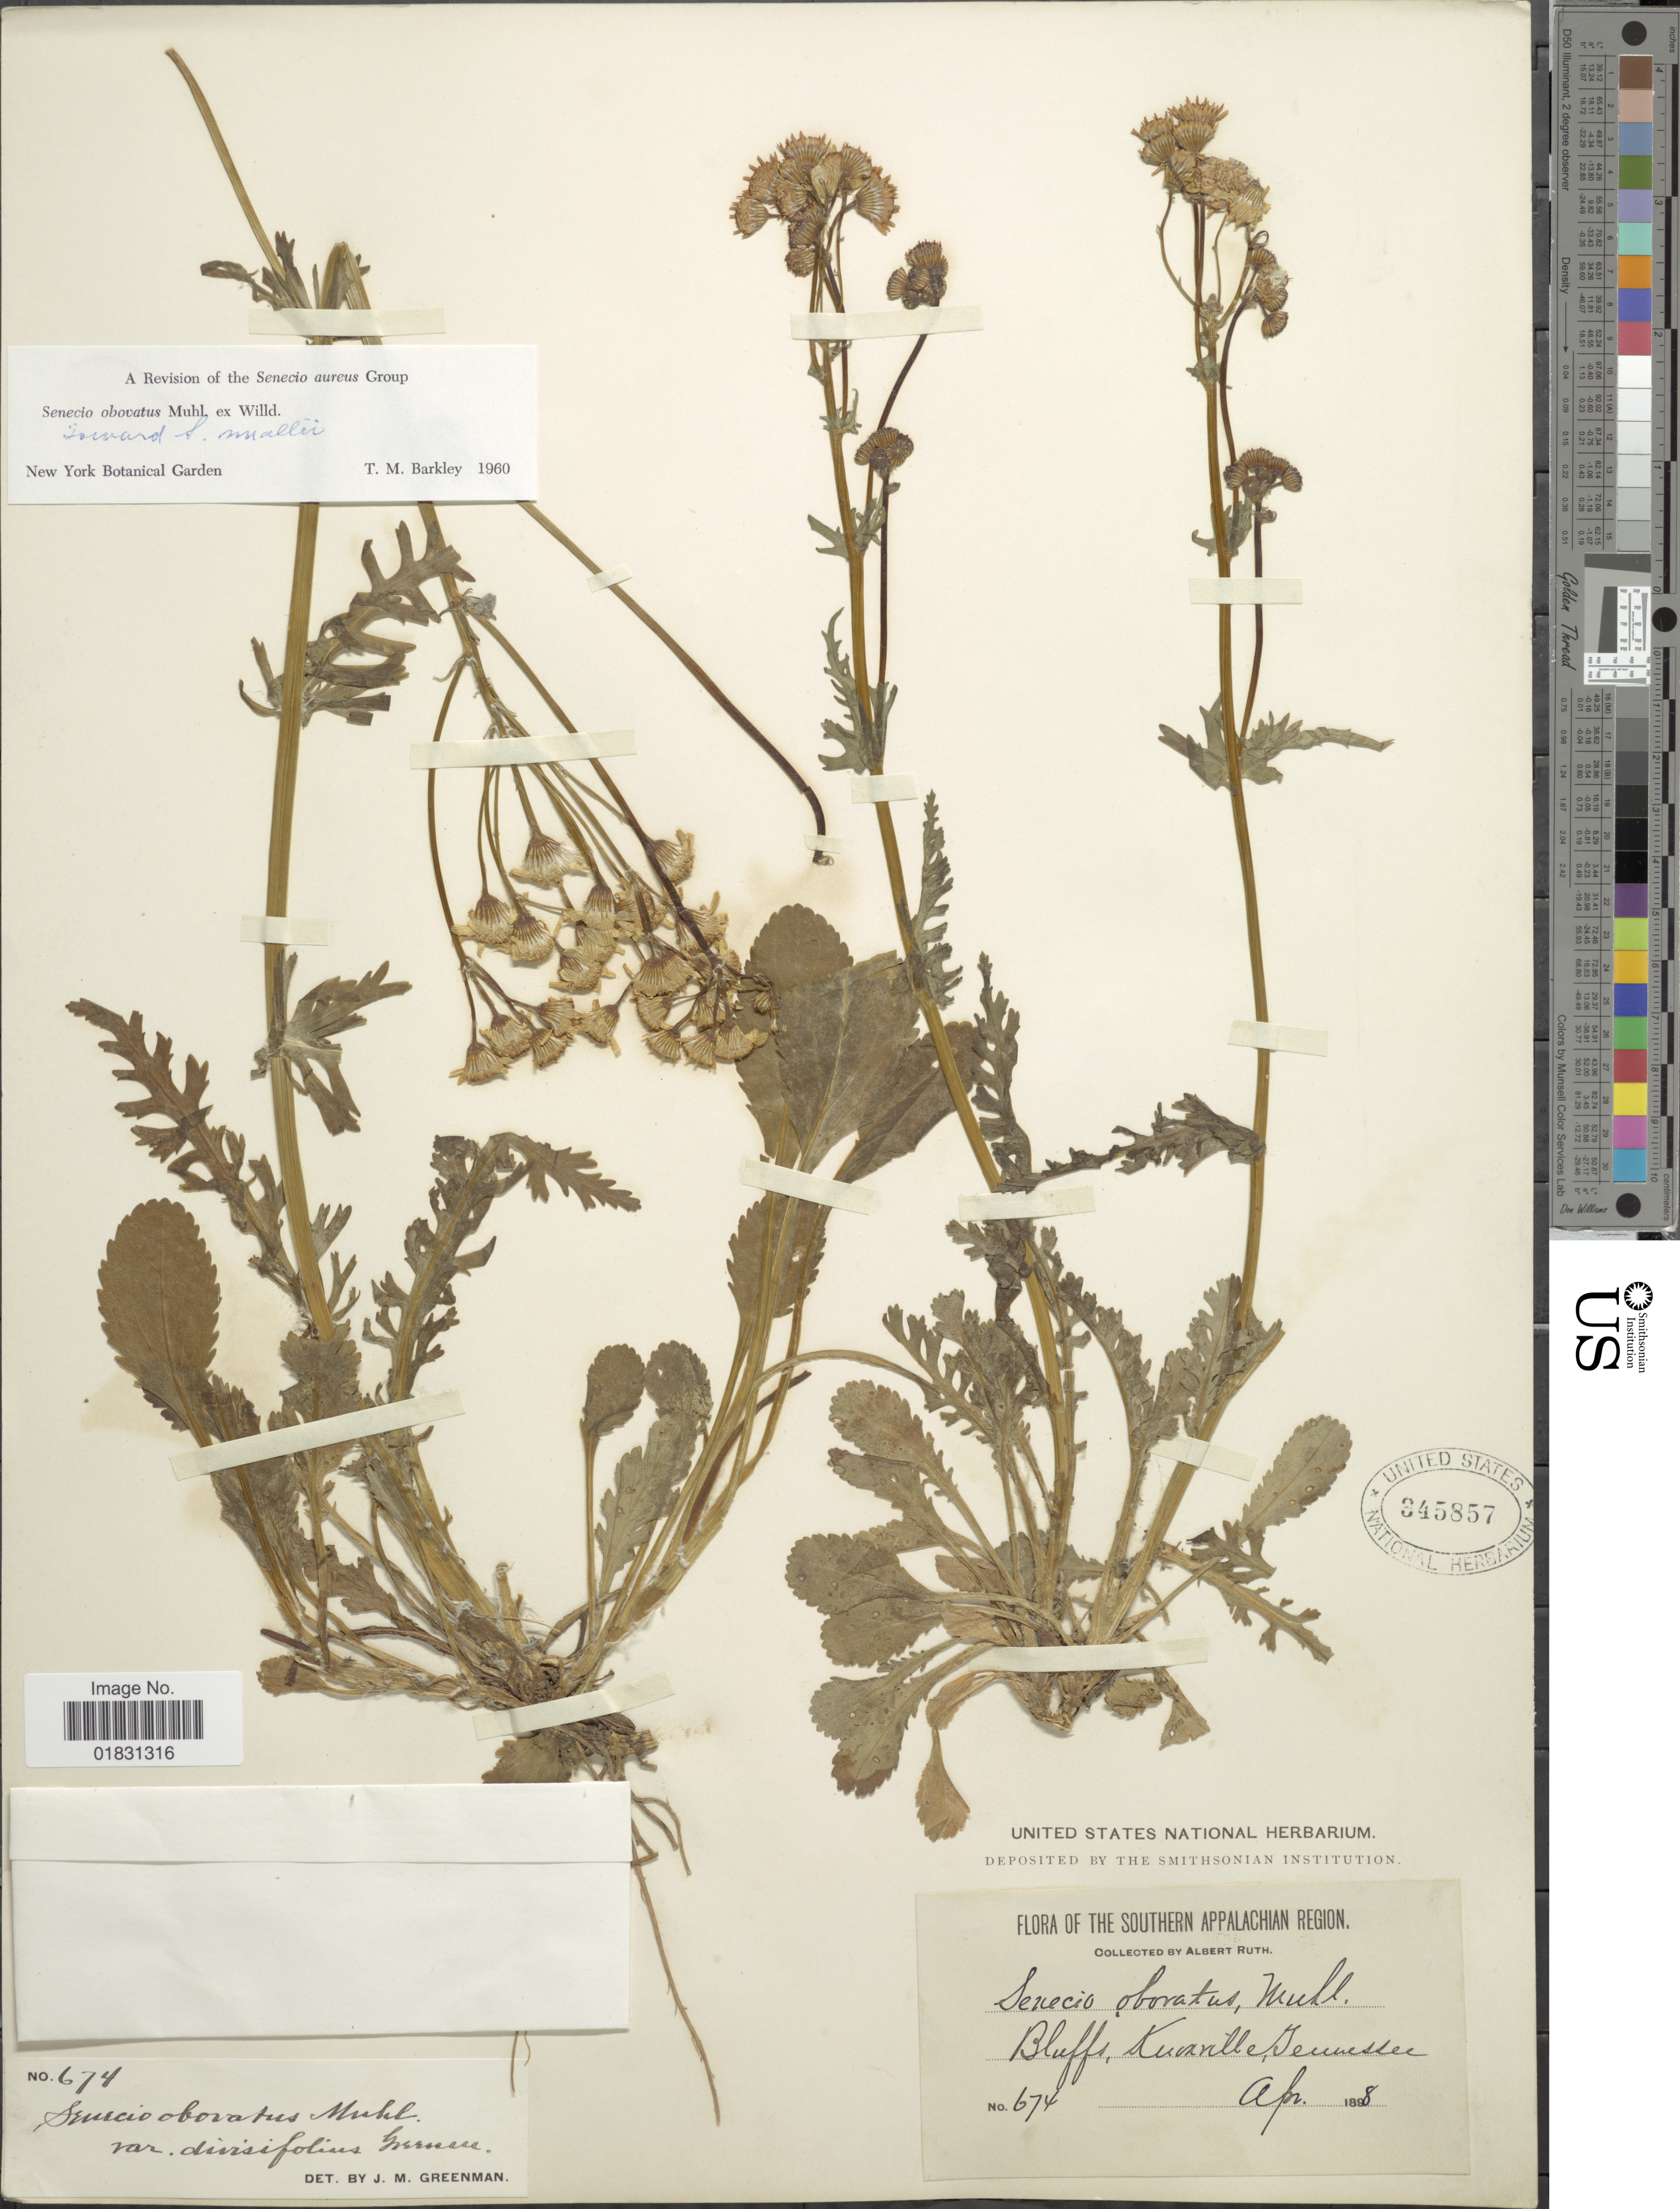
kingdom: Plantae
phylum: Tracheophyta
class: Magnoliopsida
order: Asterales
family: Asteraceae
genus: Packera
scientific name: Packera obovata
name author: (Muhl. ex Willd.) W.A. Weber & Á. Löve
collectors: A. Ruth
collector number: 674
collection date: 1898-04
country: United States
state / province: Tennessee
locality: The Southern Appalachian Region, Bluffs, Kuoxville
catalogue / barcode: US 345857